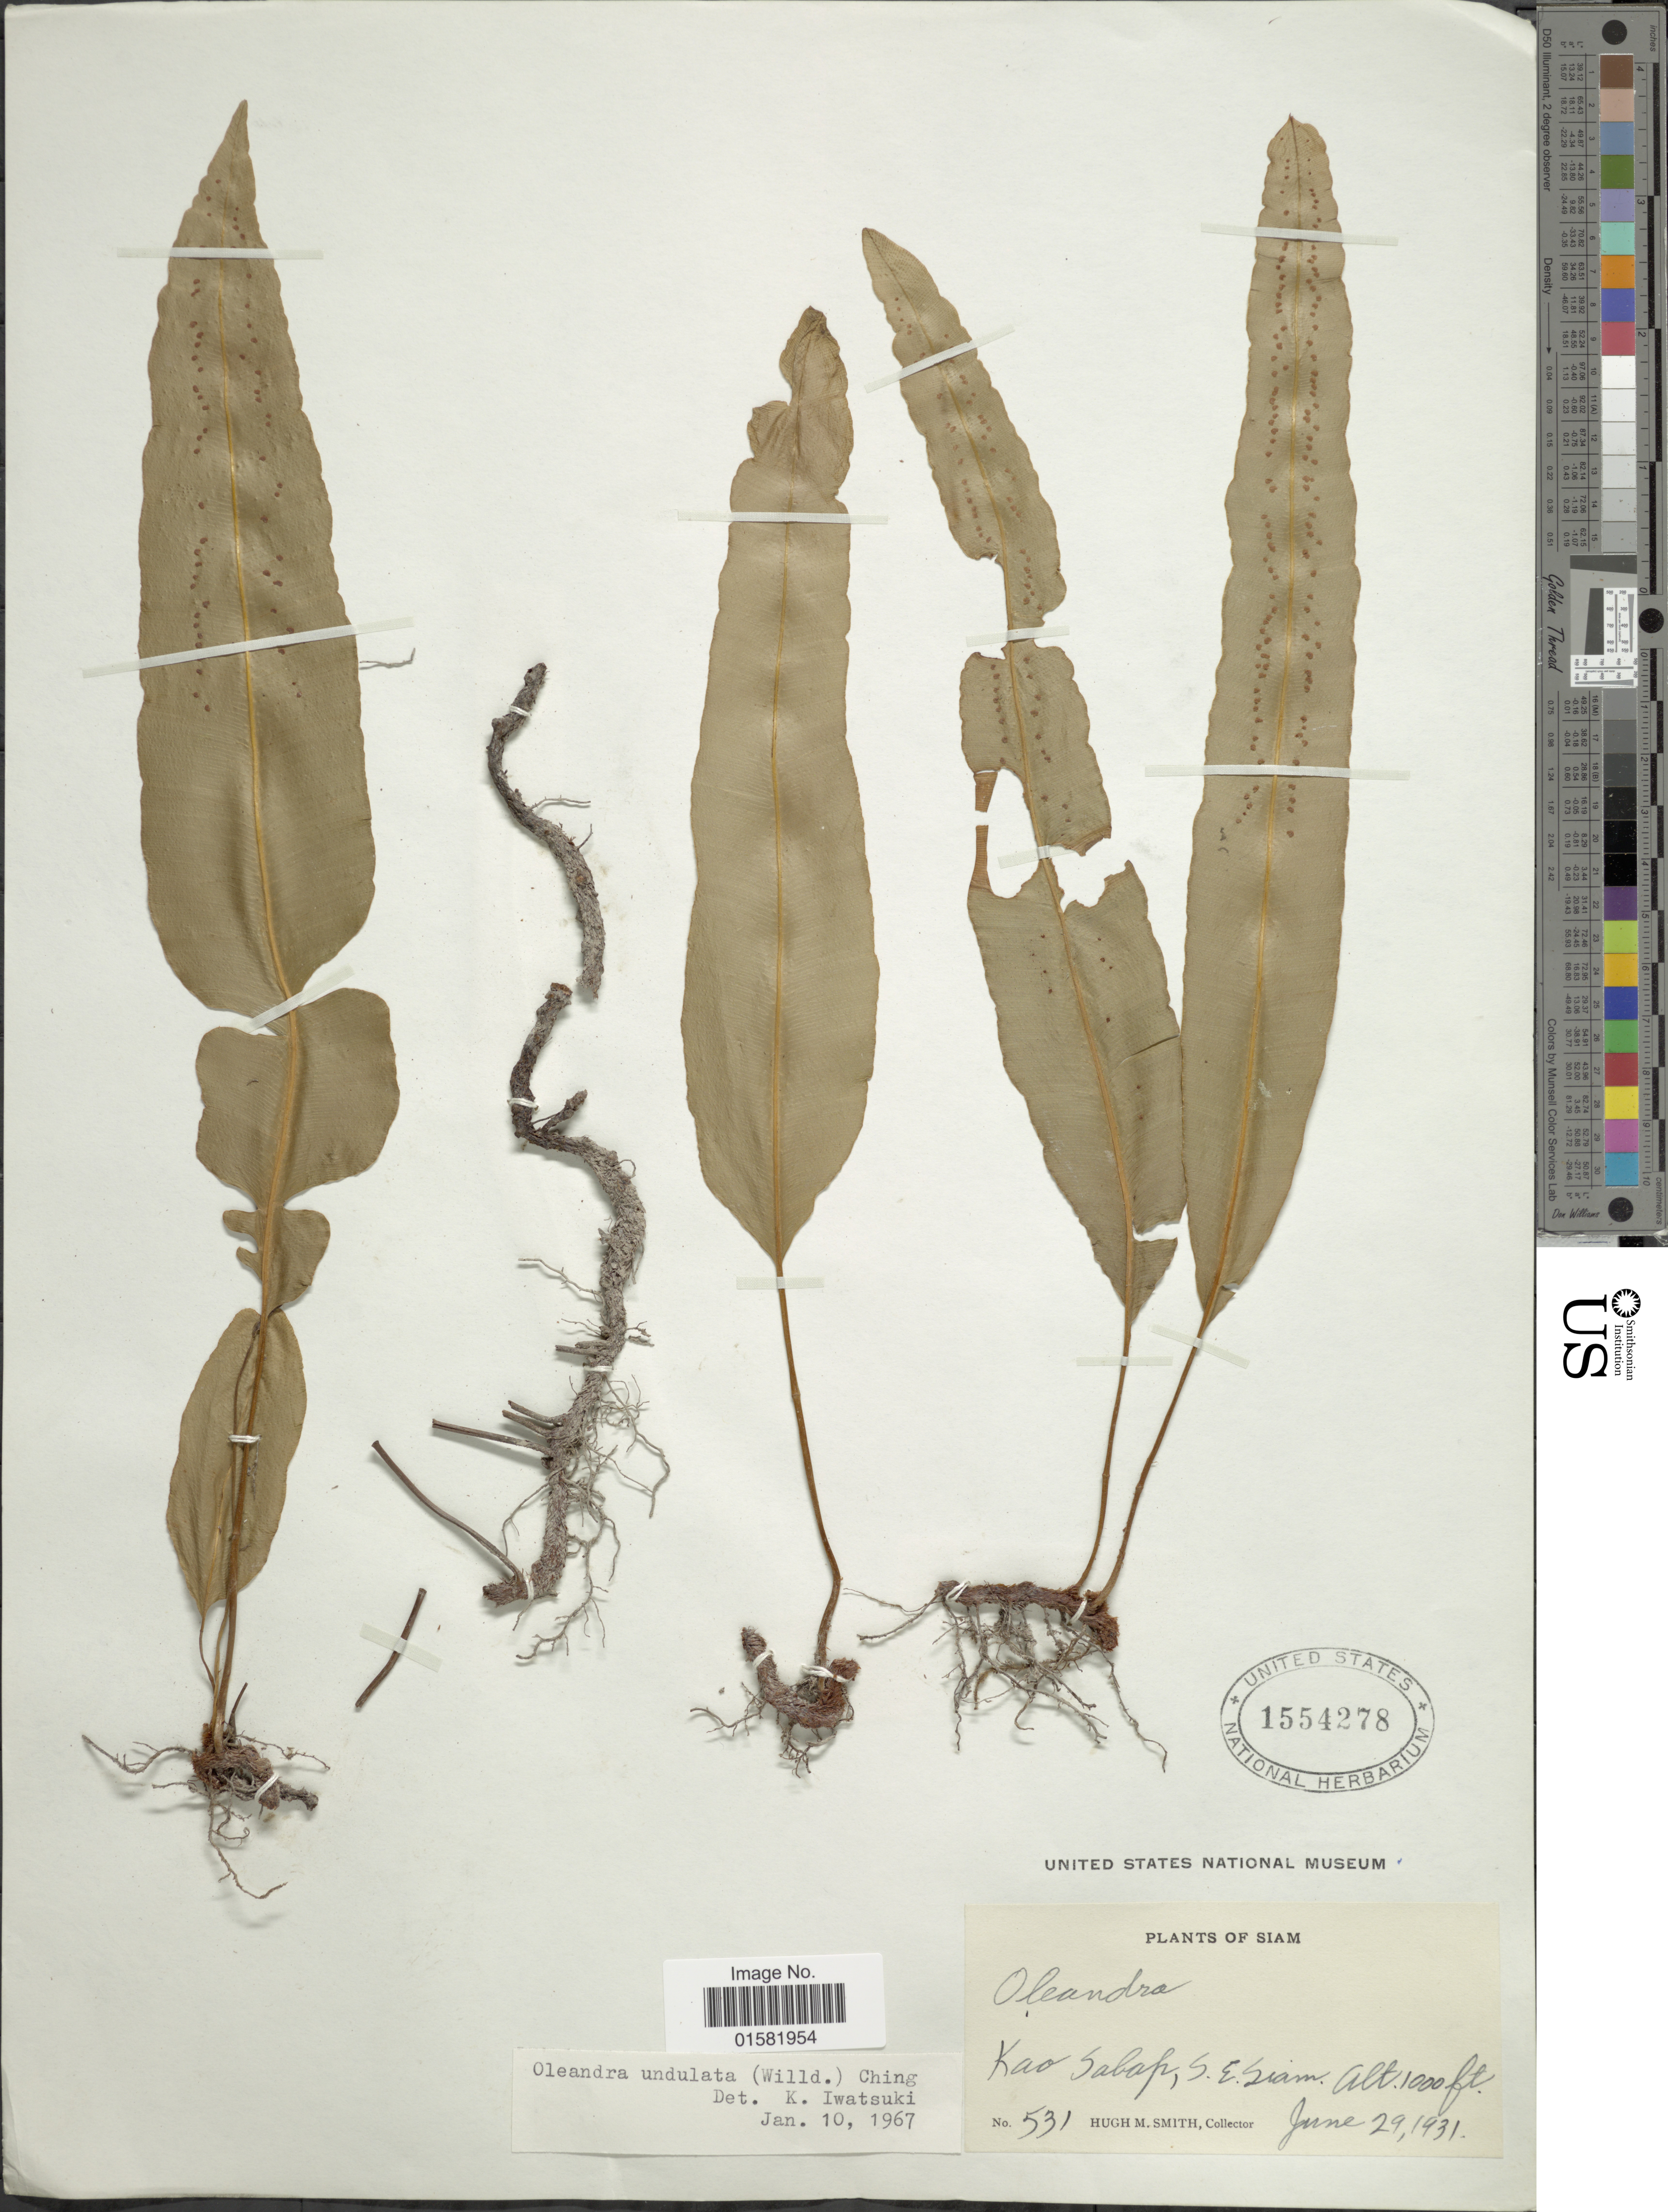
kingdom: Plantae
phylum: Tracheophyta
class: Polypodiopsida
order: Polypodiales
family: Oleandraceae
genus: Oleandra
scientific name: Oleandra undulata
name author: (Willd.) Ching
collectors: H. M. Smith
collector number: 531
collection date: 1931-06-29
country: Thailand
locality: Siam, Kao Sabap, S.E. Siam.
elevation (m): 305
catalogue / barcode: US 1554278